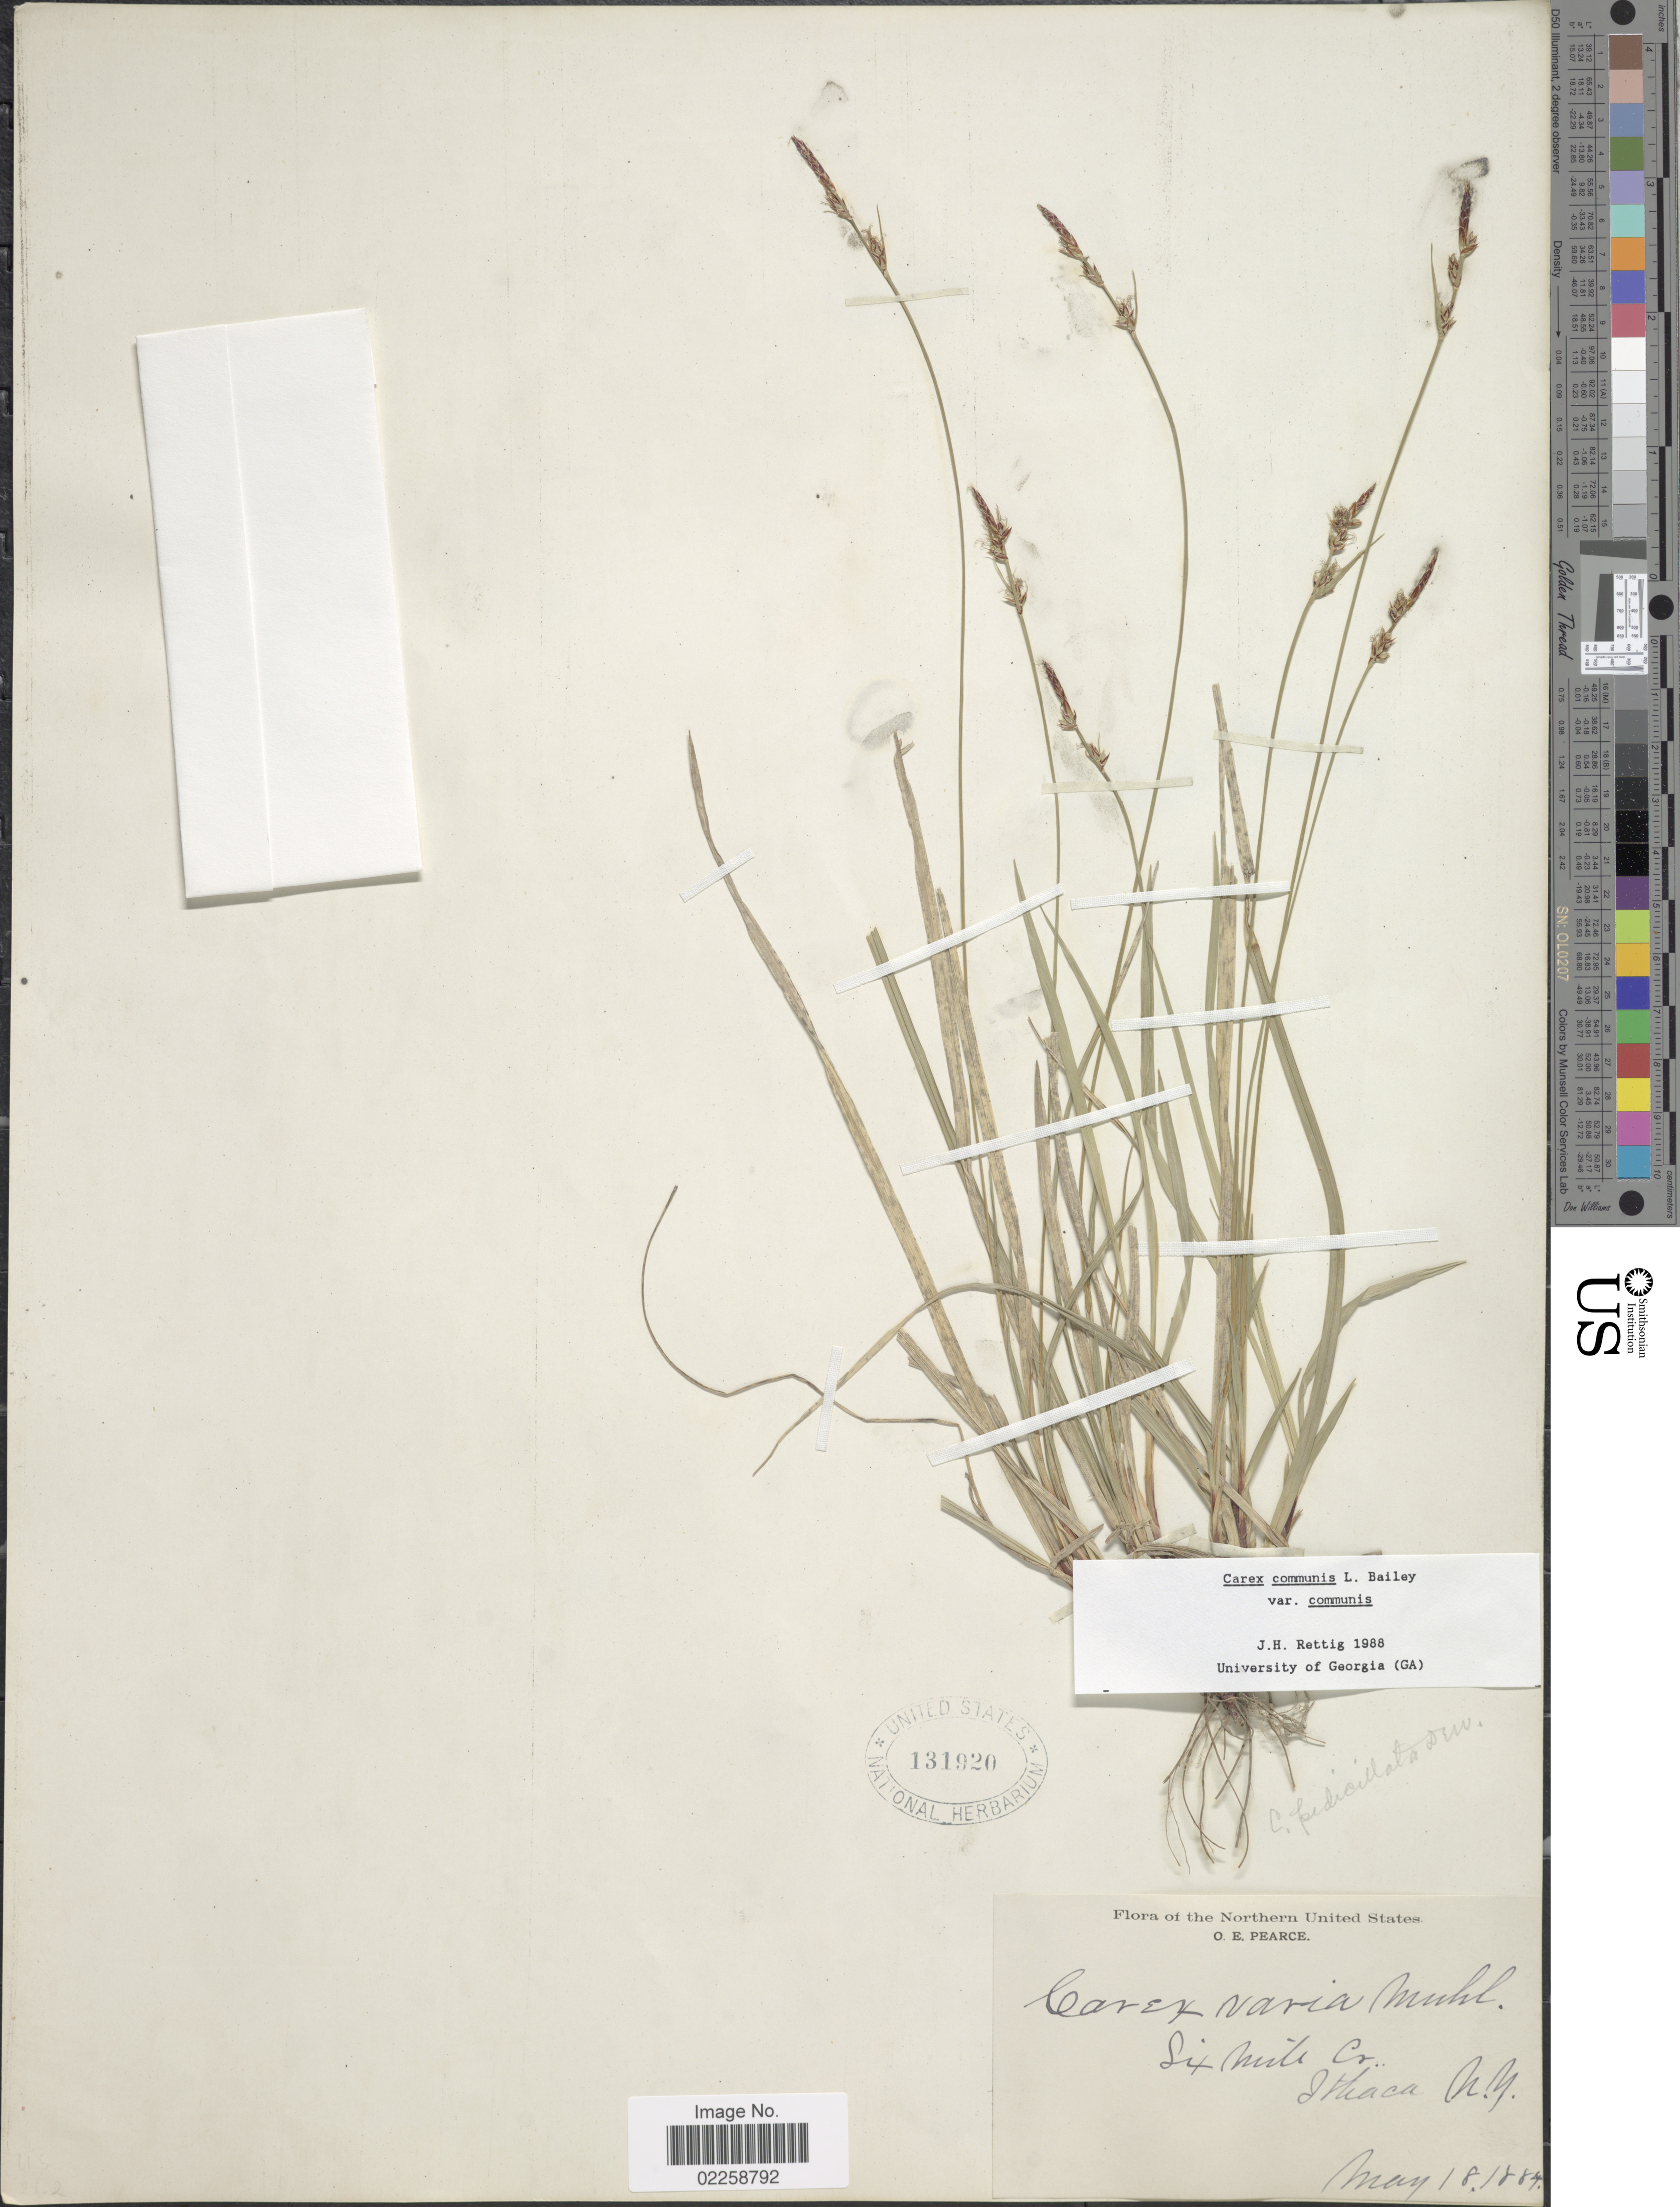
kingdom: Plantae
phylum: Tracheophyta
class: Liliopsida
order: Poales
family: Cyperaceae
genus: Carex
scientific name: Carex communis var. communis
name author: L.H. Bailey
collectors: O. E. Pearce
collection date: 1884-05-18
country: United States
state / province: New York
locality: Six Miles Co., Ithaca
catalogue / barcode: US 131920